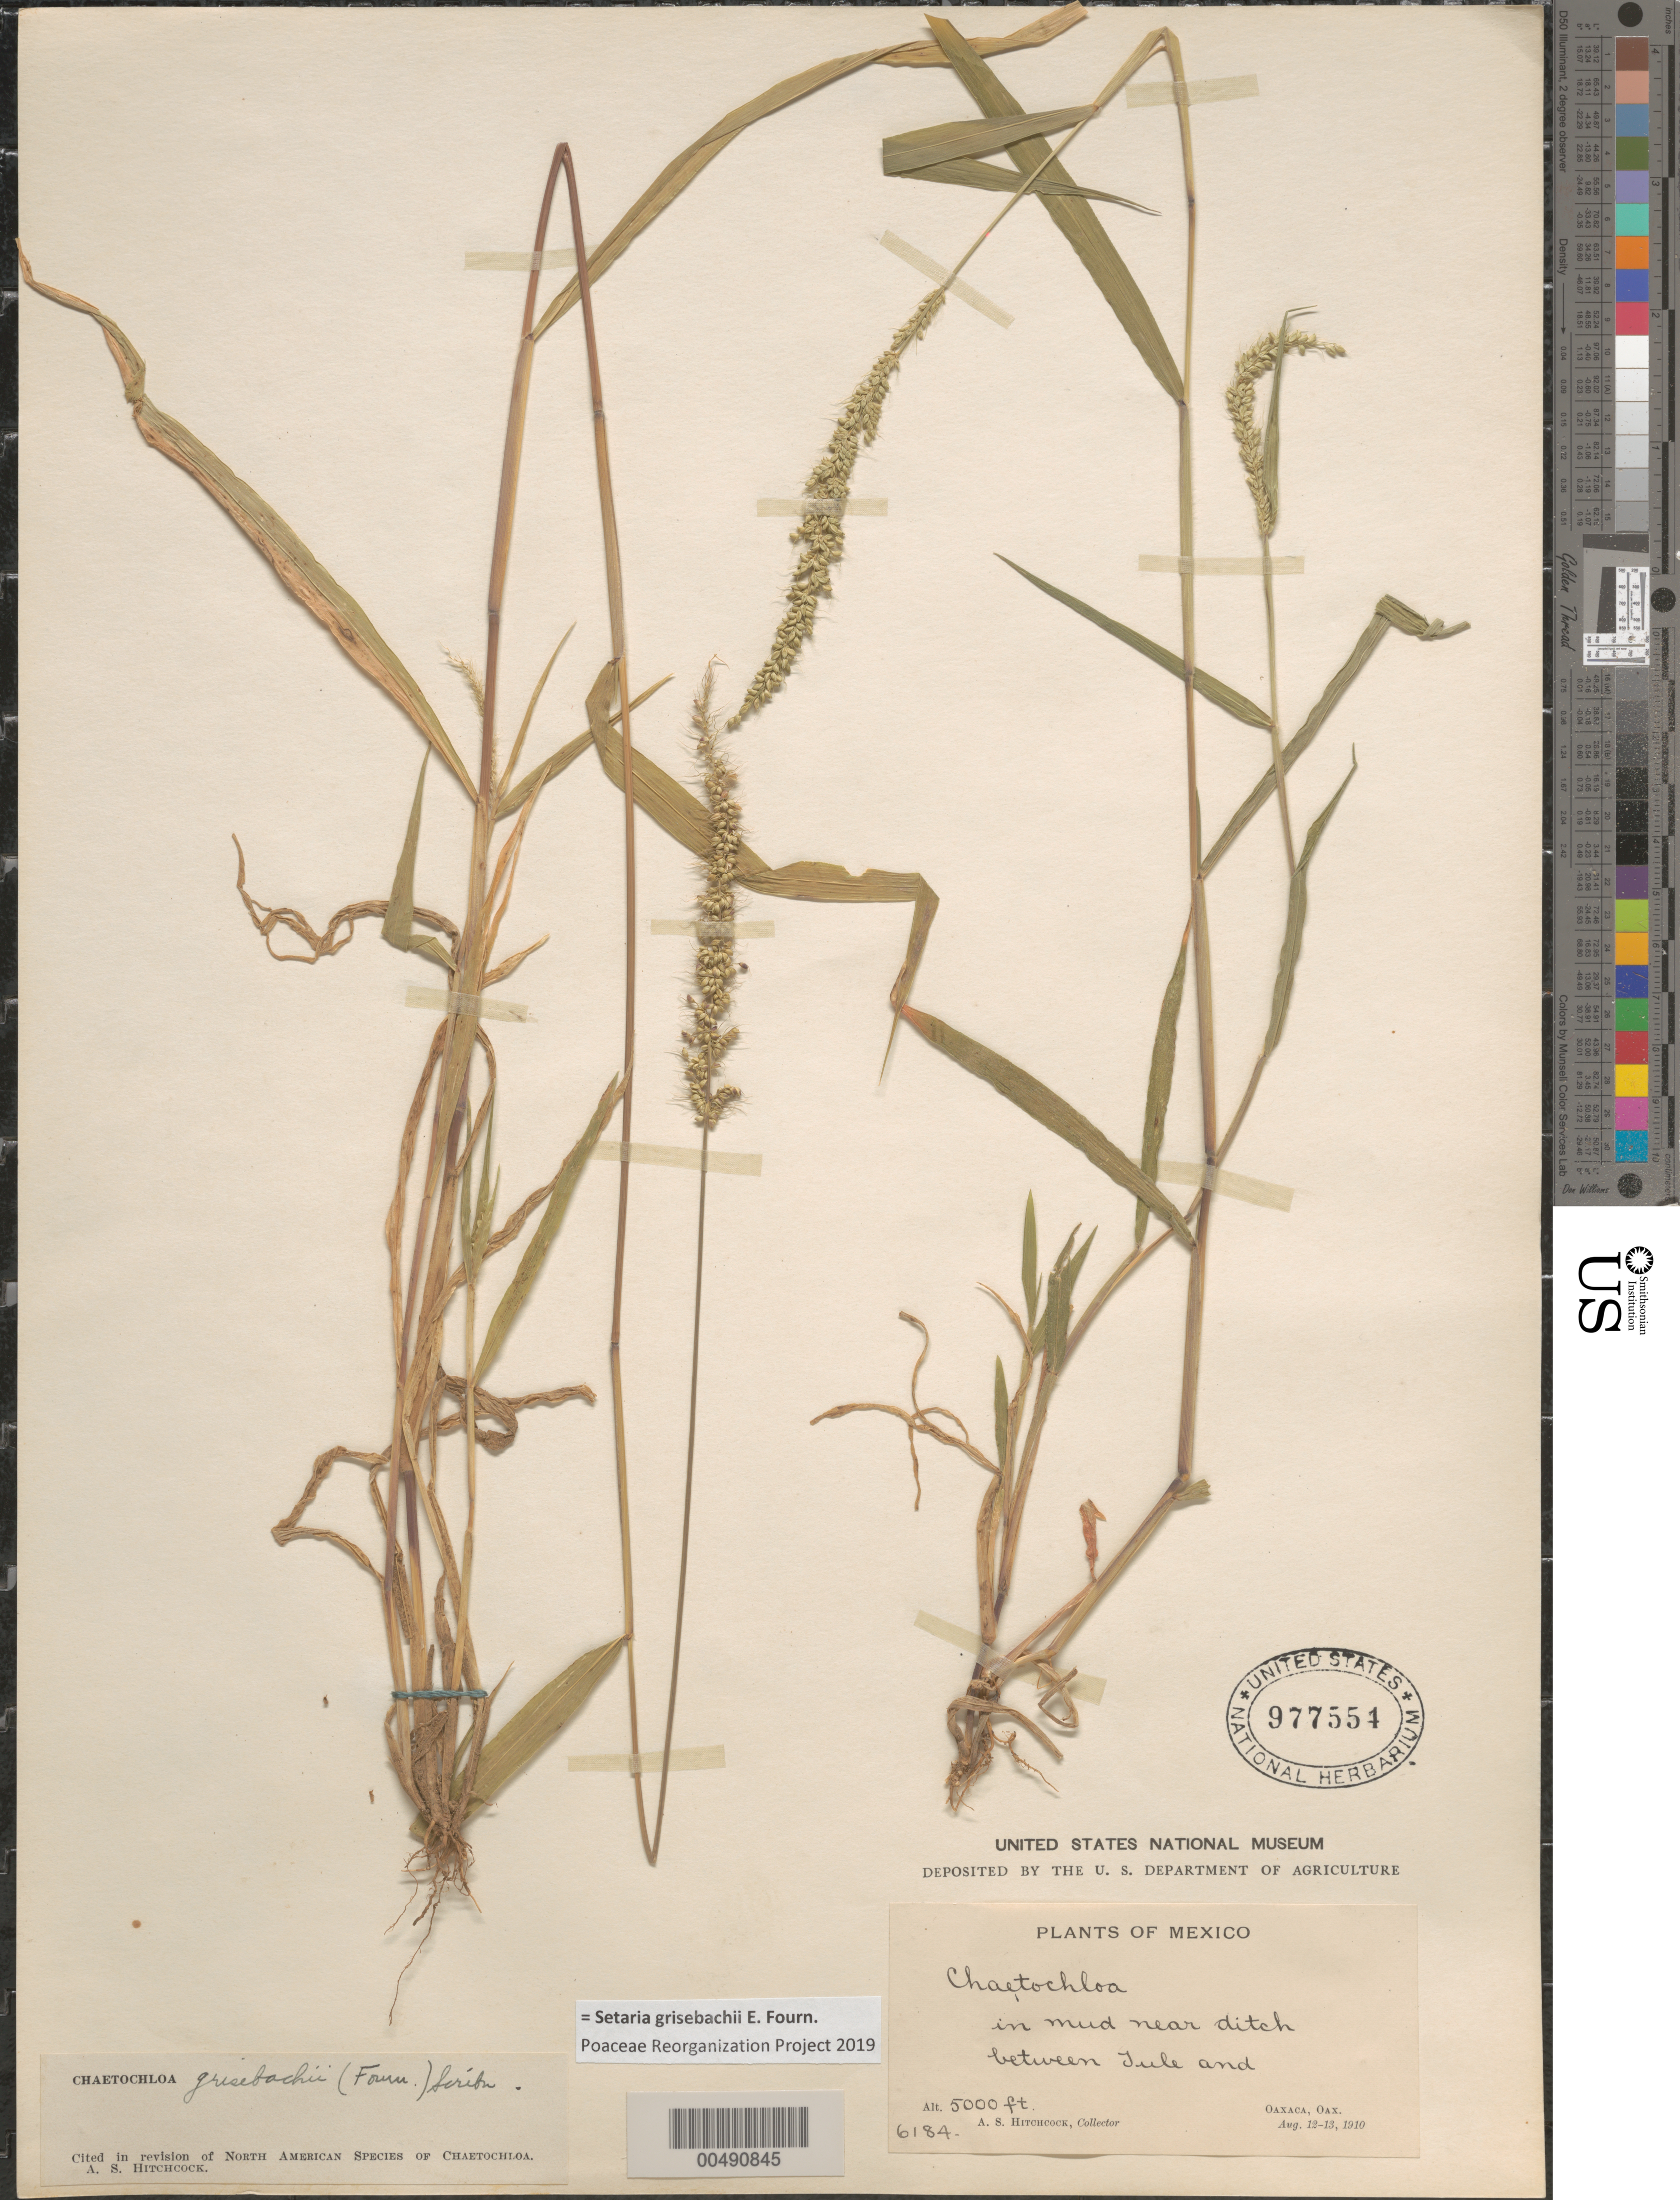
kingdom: Plantae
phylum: Tracheophyta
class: Liliopsida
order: Poales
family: Poaceae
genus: Setaria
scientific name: Setaria grisebachii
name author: E. Fourn.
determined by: Poaceae Reorganization Project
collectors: A. S. Hitchcock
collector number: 6184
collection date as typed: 12 Aug 1910 to 13 Aug 1910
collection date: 1910-08-12/1910-08-13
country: Mexico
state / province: Oaxaca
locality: Between Tule and Oaxaca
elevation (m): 1524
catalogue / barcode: US 977554